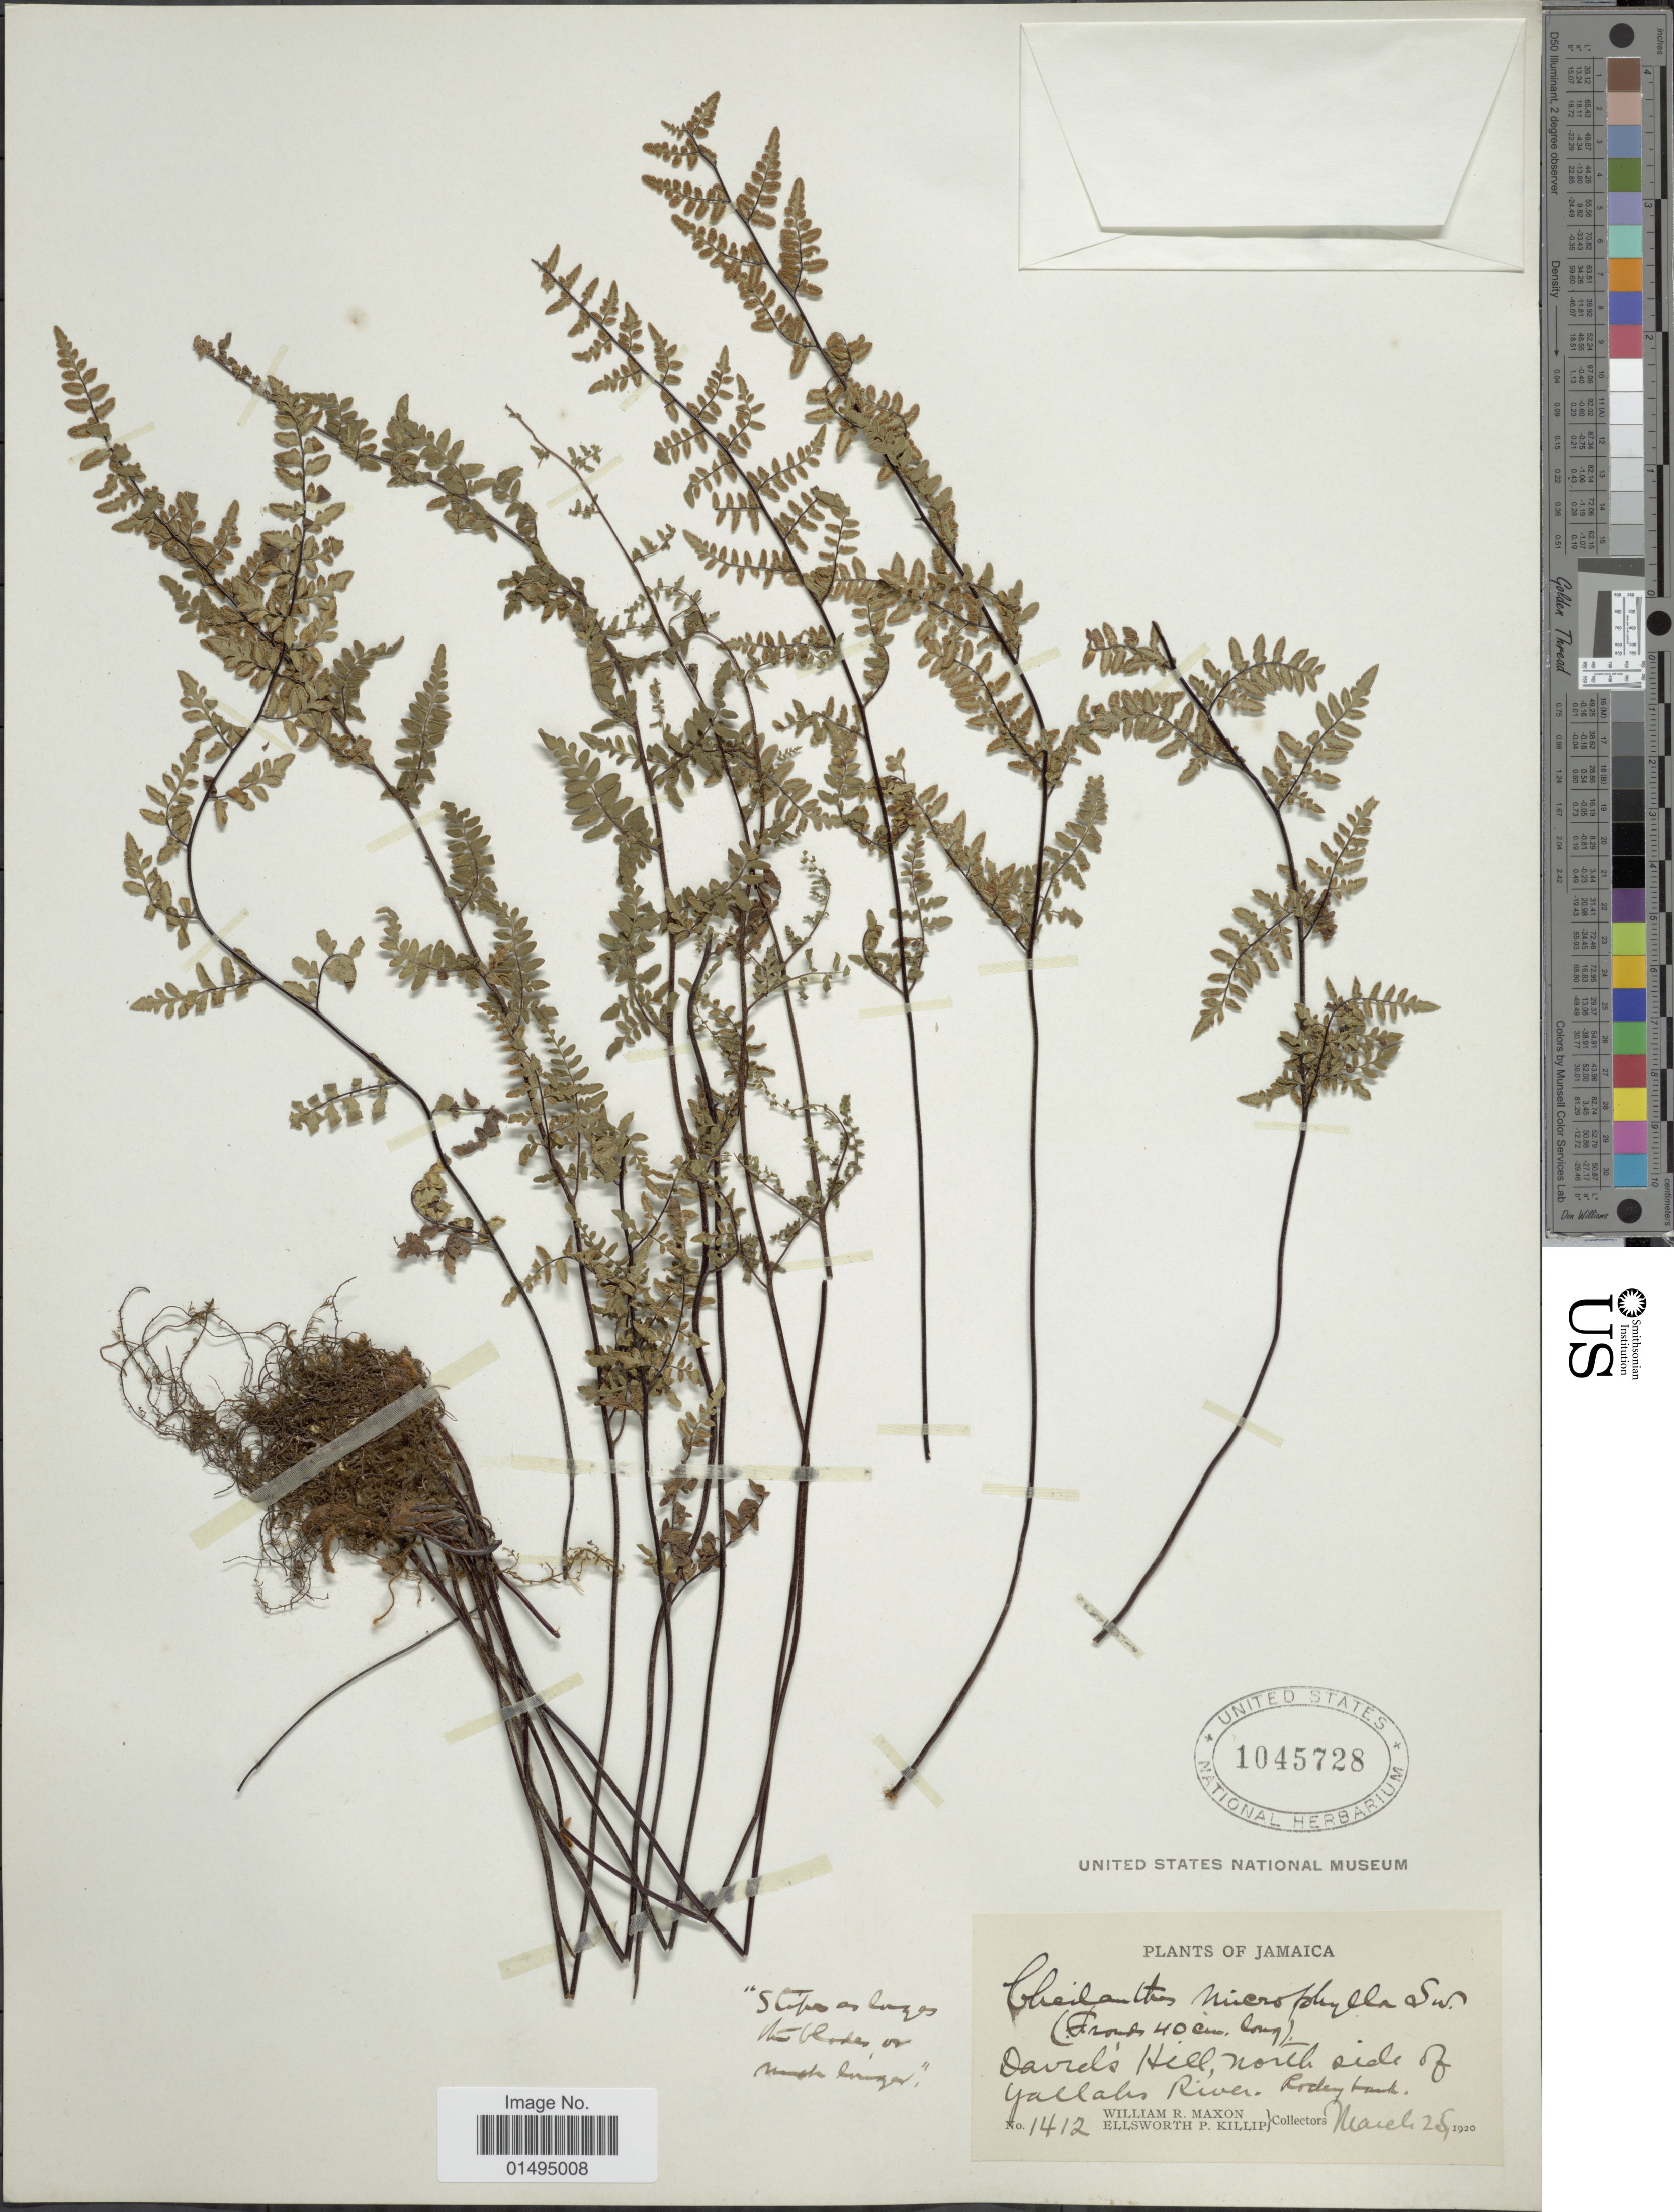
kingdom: Plantae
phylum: Tracheophyta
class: Polypodiopsida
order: Polypodiales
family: Pteridaceae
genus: Myriopteris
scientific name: Myriopteris microphylla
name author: (Sw.) Grusz & Windham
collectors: W. R. Maxon & E. P. Killip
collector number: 1412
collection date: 1920-03-25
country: Jamaica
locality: David's Hill, North side of Yallahs River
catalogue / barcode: US 1045728